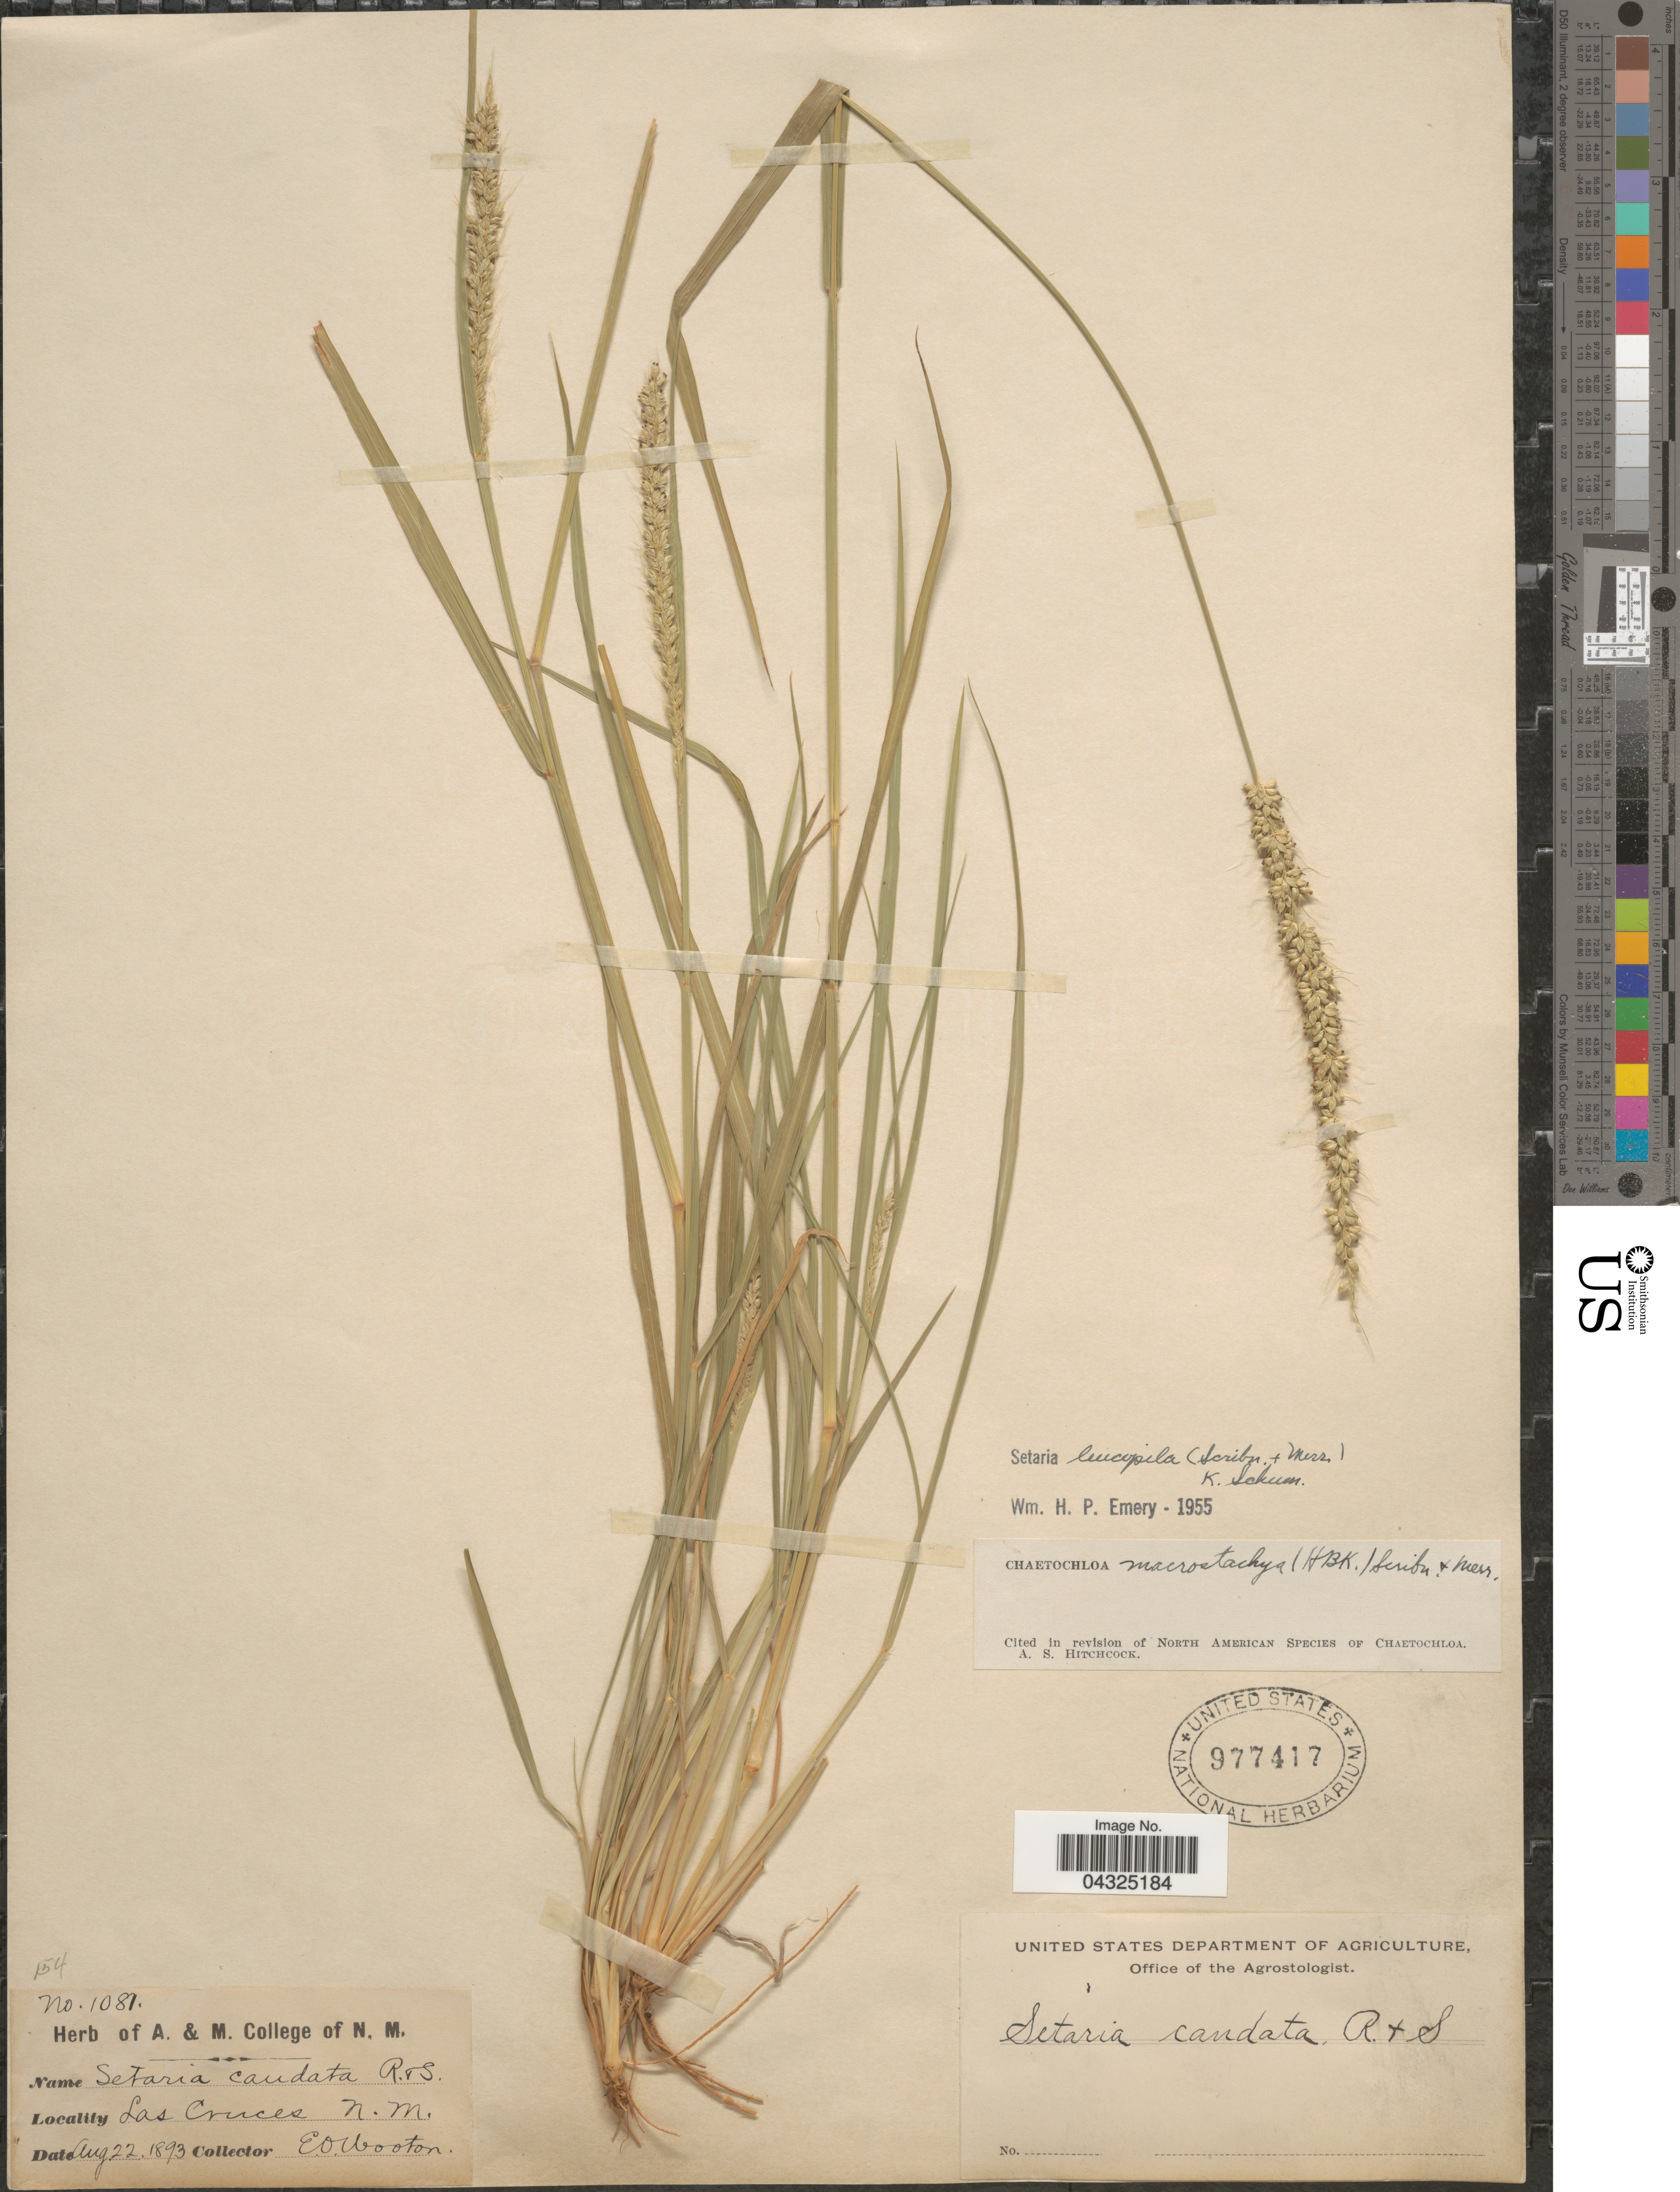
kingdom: Plantae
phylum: Tracheophyta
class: Liliopsida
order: Poales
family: Poaceae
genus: Setaria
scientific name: Setaria leucopila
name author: (Scribn. & Merr.) K. Schum.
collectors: E. O. Wooton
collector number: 1081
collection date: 1893-08-22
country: United States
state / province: New Mexico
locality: Las Cruces.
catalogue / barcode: US 977417